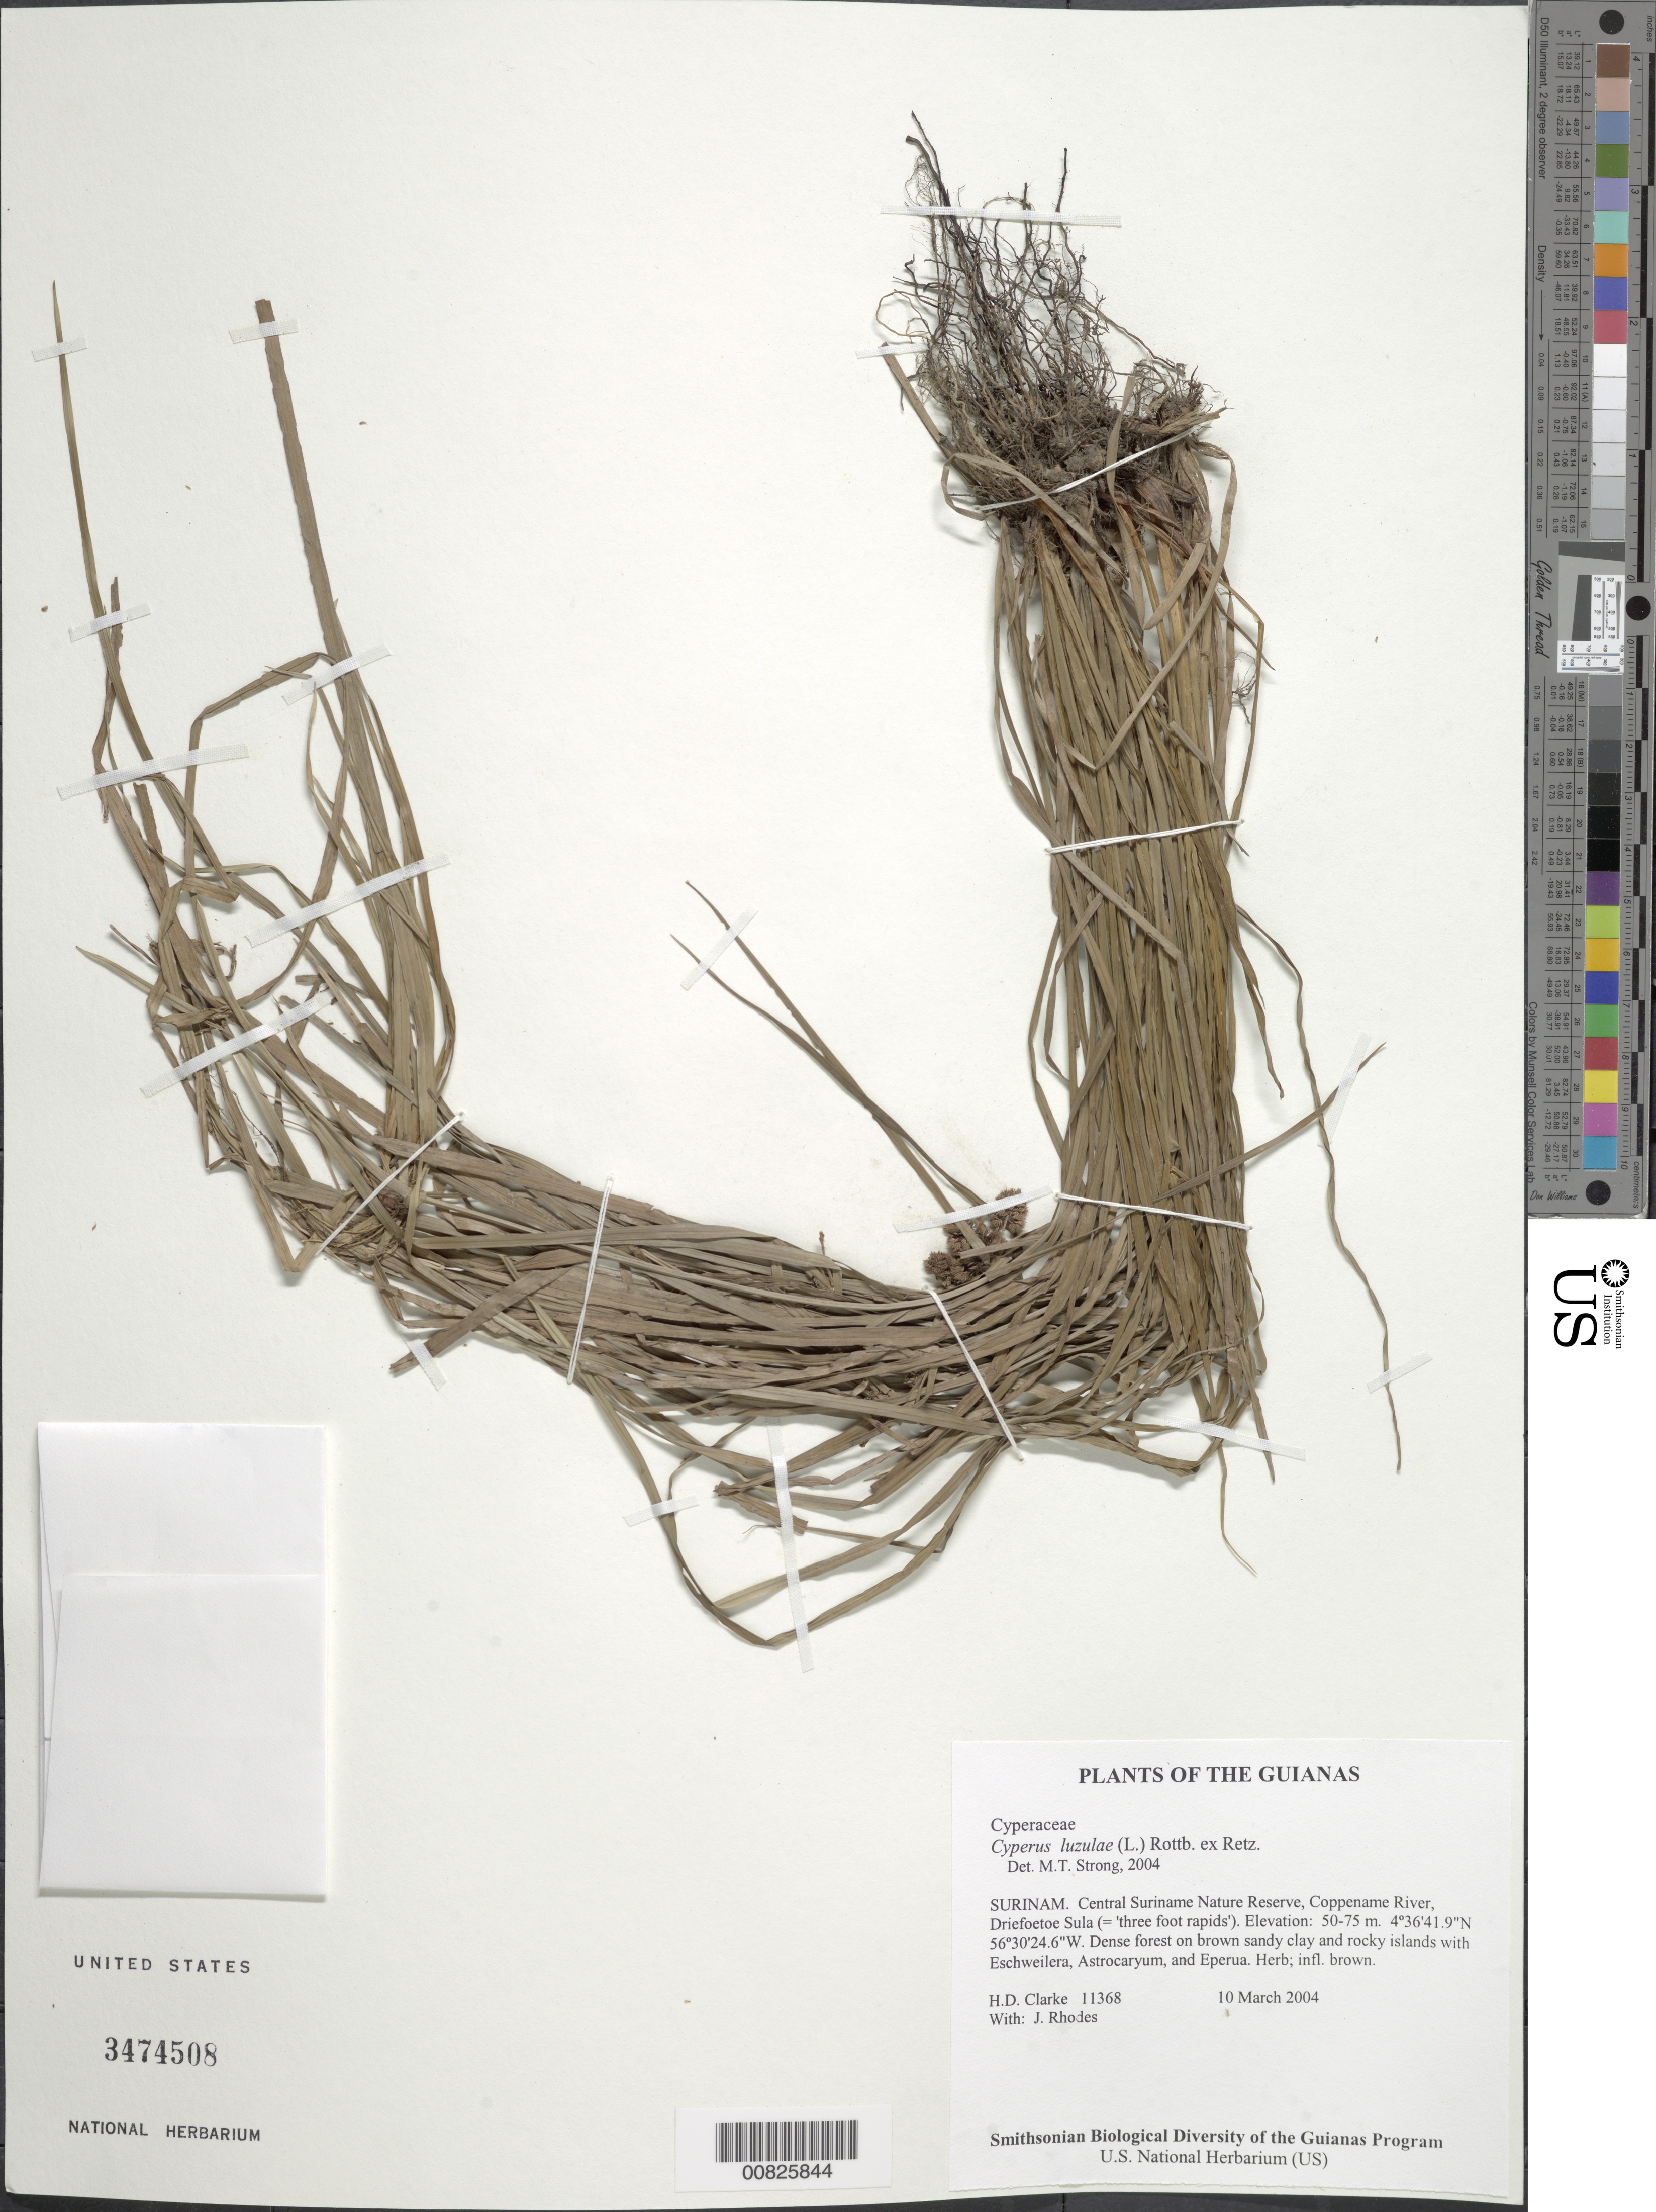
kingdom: Plantae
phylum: Tracheophyta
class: Liliopsida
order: Poales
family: Cyperaceae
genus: Cyperus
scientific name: Cyperus luzulae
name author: (L.) Rottb. ex Retz.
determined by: Strong, M. T., (US), Smithsonian Institution - National Museum of Natural History (UNITED STATES)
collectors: H. D. Clarke & J. Rhodes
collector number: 11368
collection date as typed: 10 March 2004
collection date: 2004-03-10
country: Suriname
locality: Central Suriname Nature Reserve, Coppename River, Driefoetoe Sula (= 'three foot rapids')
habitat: Dense forest on brown sandy clay and rocky islands with Eschweilera, Astrocaryum, and Eperua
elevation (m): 50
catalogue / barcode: US 3474508